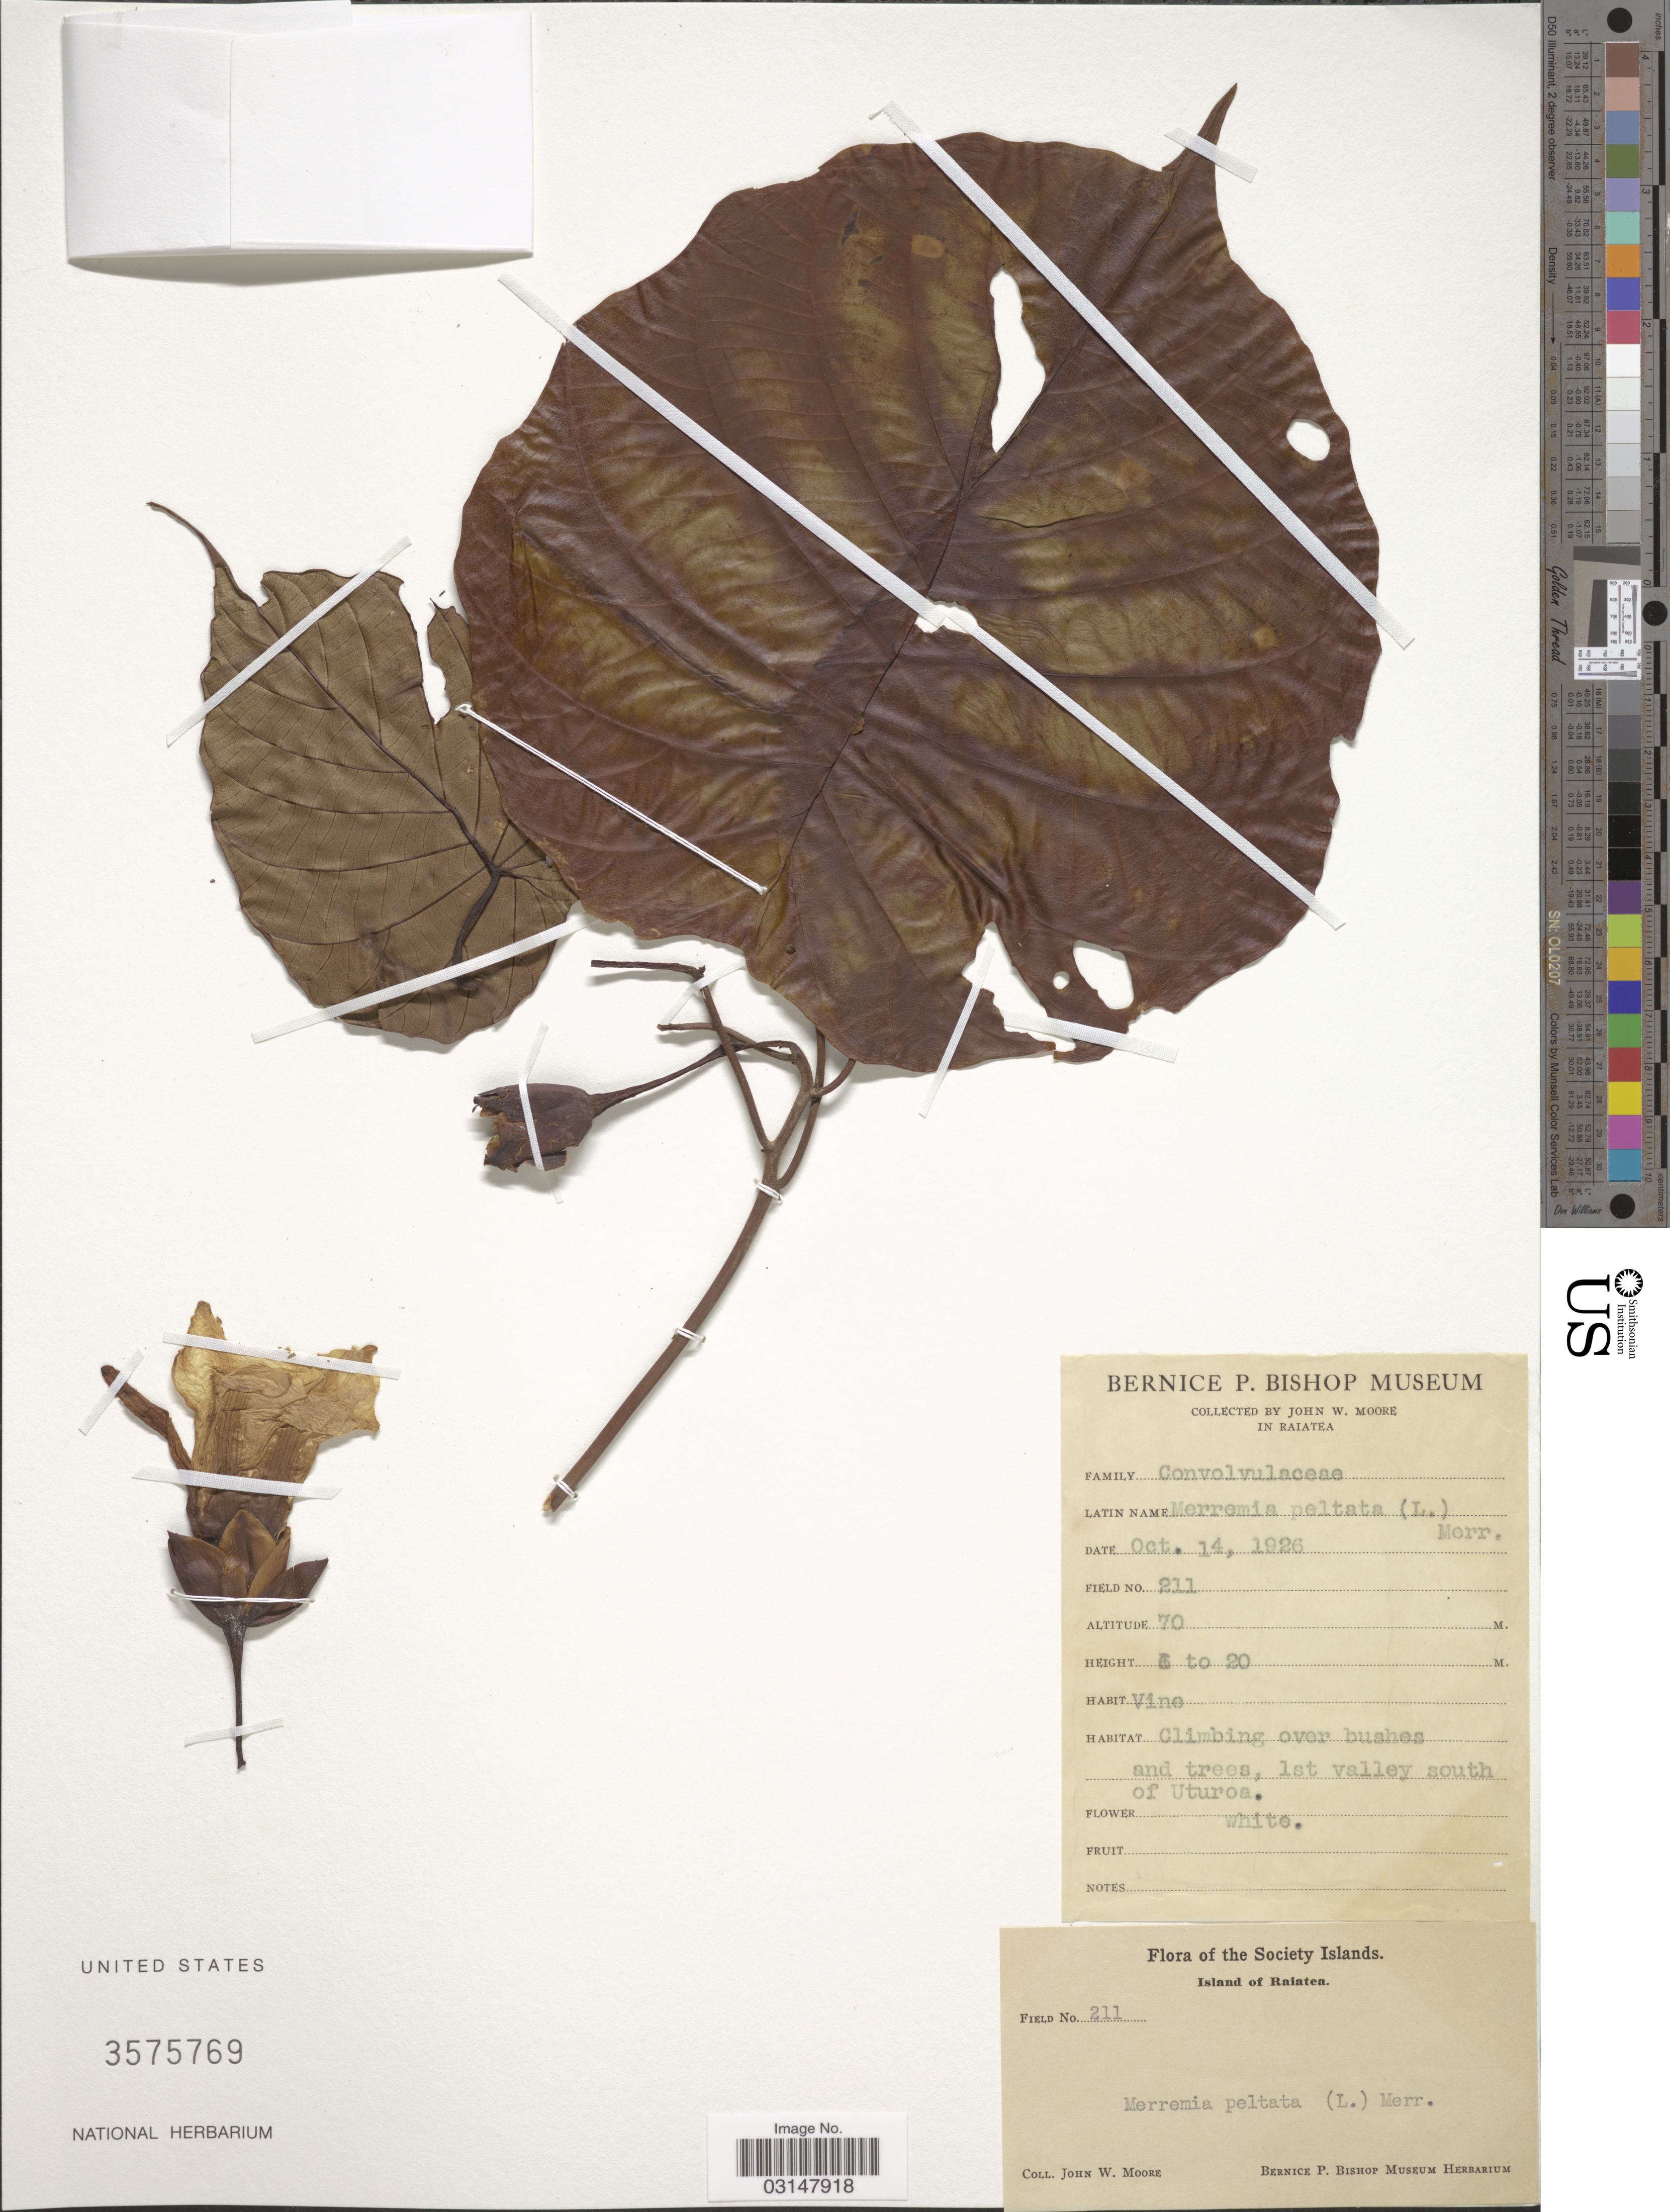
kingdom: Plantae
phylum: Tracheophyta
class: Magnoliopsida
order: Solanales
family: Convolvulaceae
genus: Decalobanthus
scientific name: Decalobanthus peltatus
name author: (L.) A. R. Simões & Staples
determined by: Wagner, W. L., (BOT), Smithsonian Institution - National Museum of Natural History (UNITED STATES)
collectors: J. Moore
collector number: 211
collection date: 1926-10-14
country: French Polynesia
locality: The Society Islands. Island of Raiatea. 1st valley south of Uturoa.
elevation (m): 70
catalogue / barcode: US 3575769